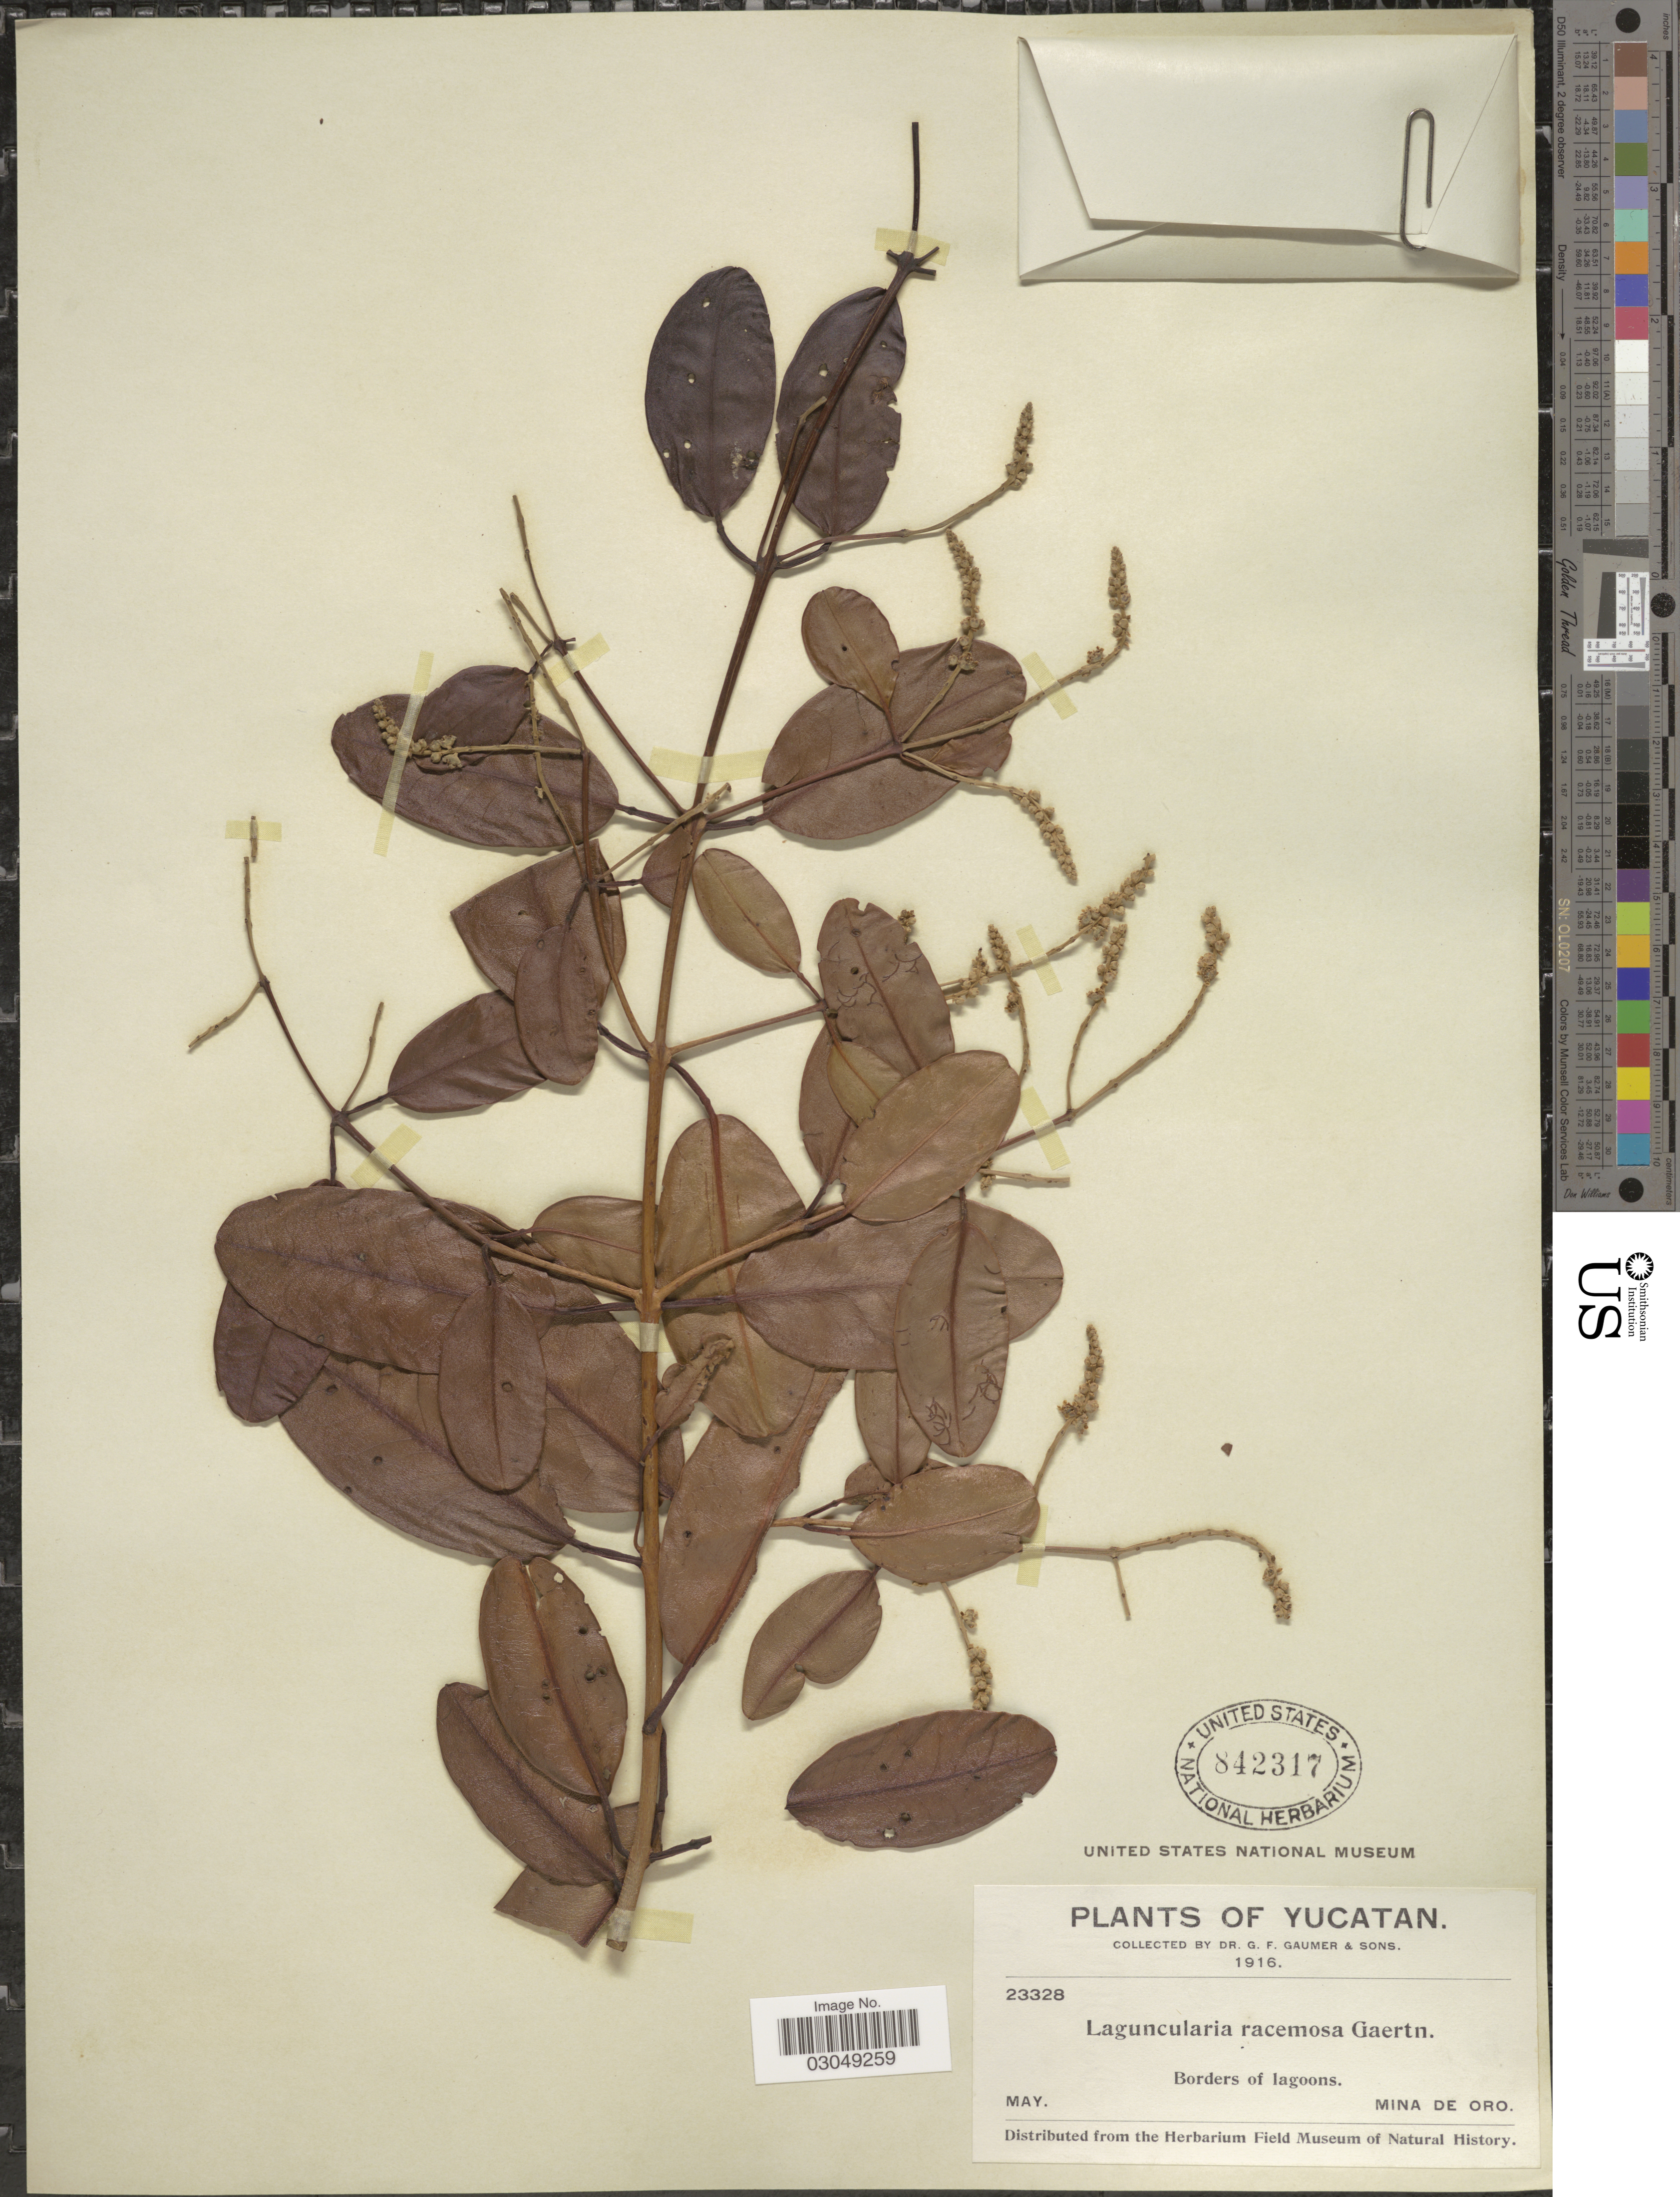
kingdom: Plantae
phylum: Tracheophyta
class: Magnoliopsida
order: Myrtales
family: Combretaceae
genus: Laguncularia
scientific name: Laguncularia racemosa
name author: (L.) C.F. Gaertn.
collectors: G. F. Gaumer & Sons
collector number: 23328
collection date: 1916-05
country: Mexico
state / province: Yucatán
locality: Borders of lagoons. Mina de Oro.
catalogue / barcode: US 842317